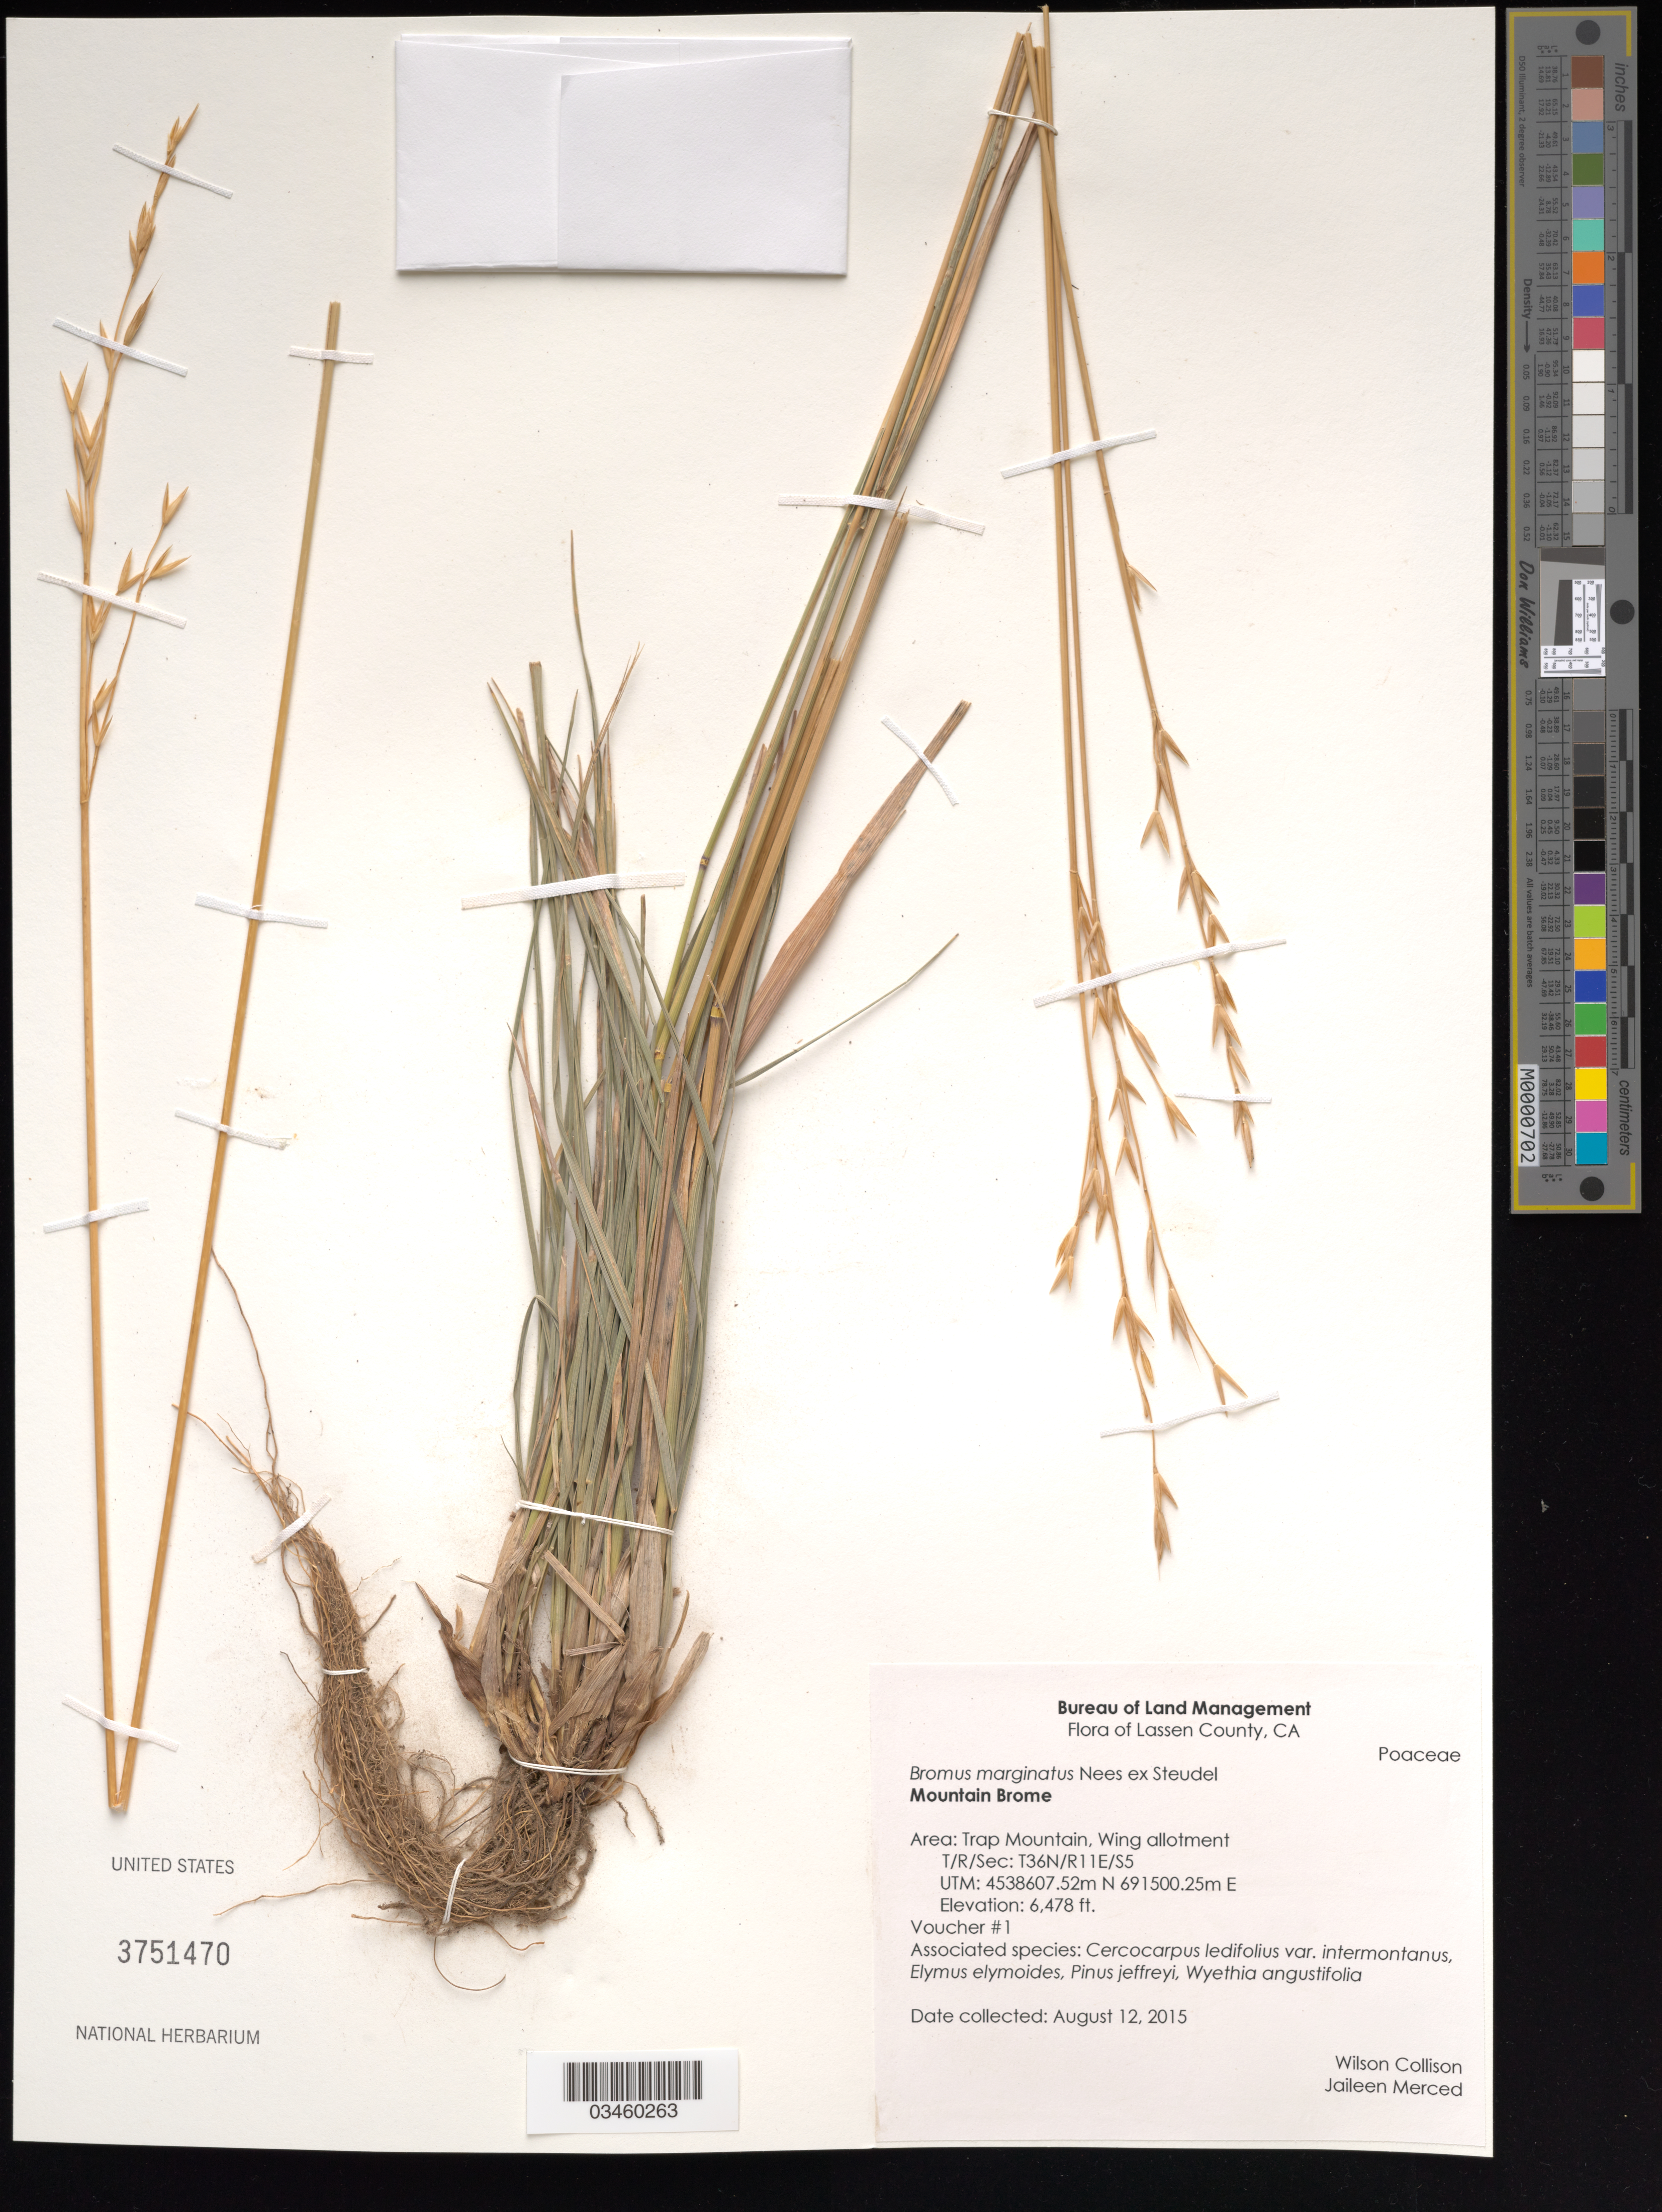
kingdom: Plantae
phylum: Tracheophyta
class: Liliopsida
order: Poales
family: Poaceae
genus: Bromus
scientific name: Bromus marginatus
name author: Nees ex Steud.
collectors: W. Collison & J. Merced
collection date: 2015-08-12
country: United States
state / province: California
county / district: Lassen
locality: Wing Allotment. Trap Mountain. T36N R11E Sec 5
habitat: With Elymus elymoides, Pinus jeffreyi, Wyethia angustifolia, ect.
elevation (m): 1974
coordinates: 4538607.52m N, 691500.25m E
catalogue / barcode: US 3751470